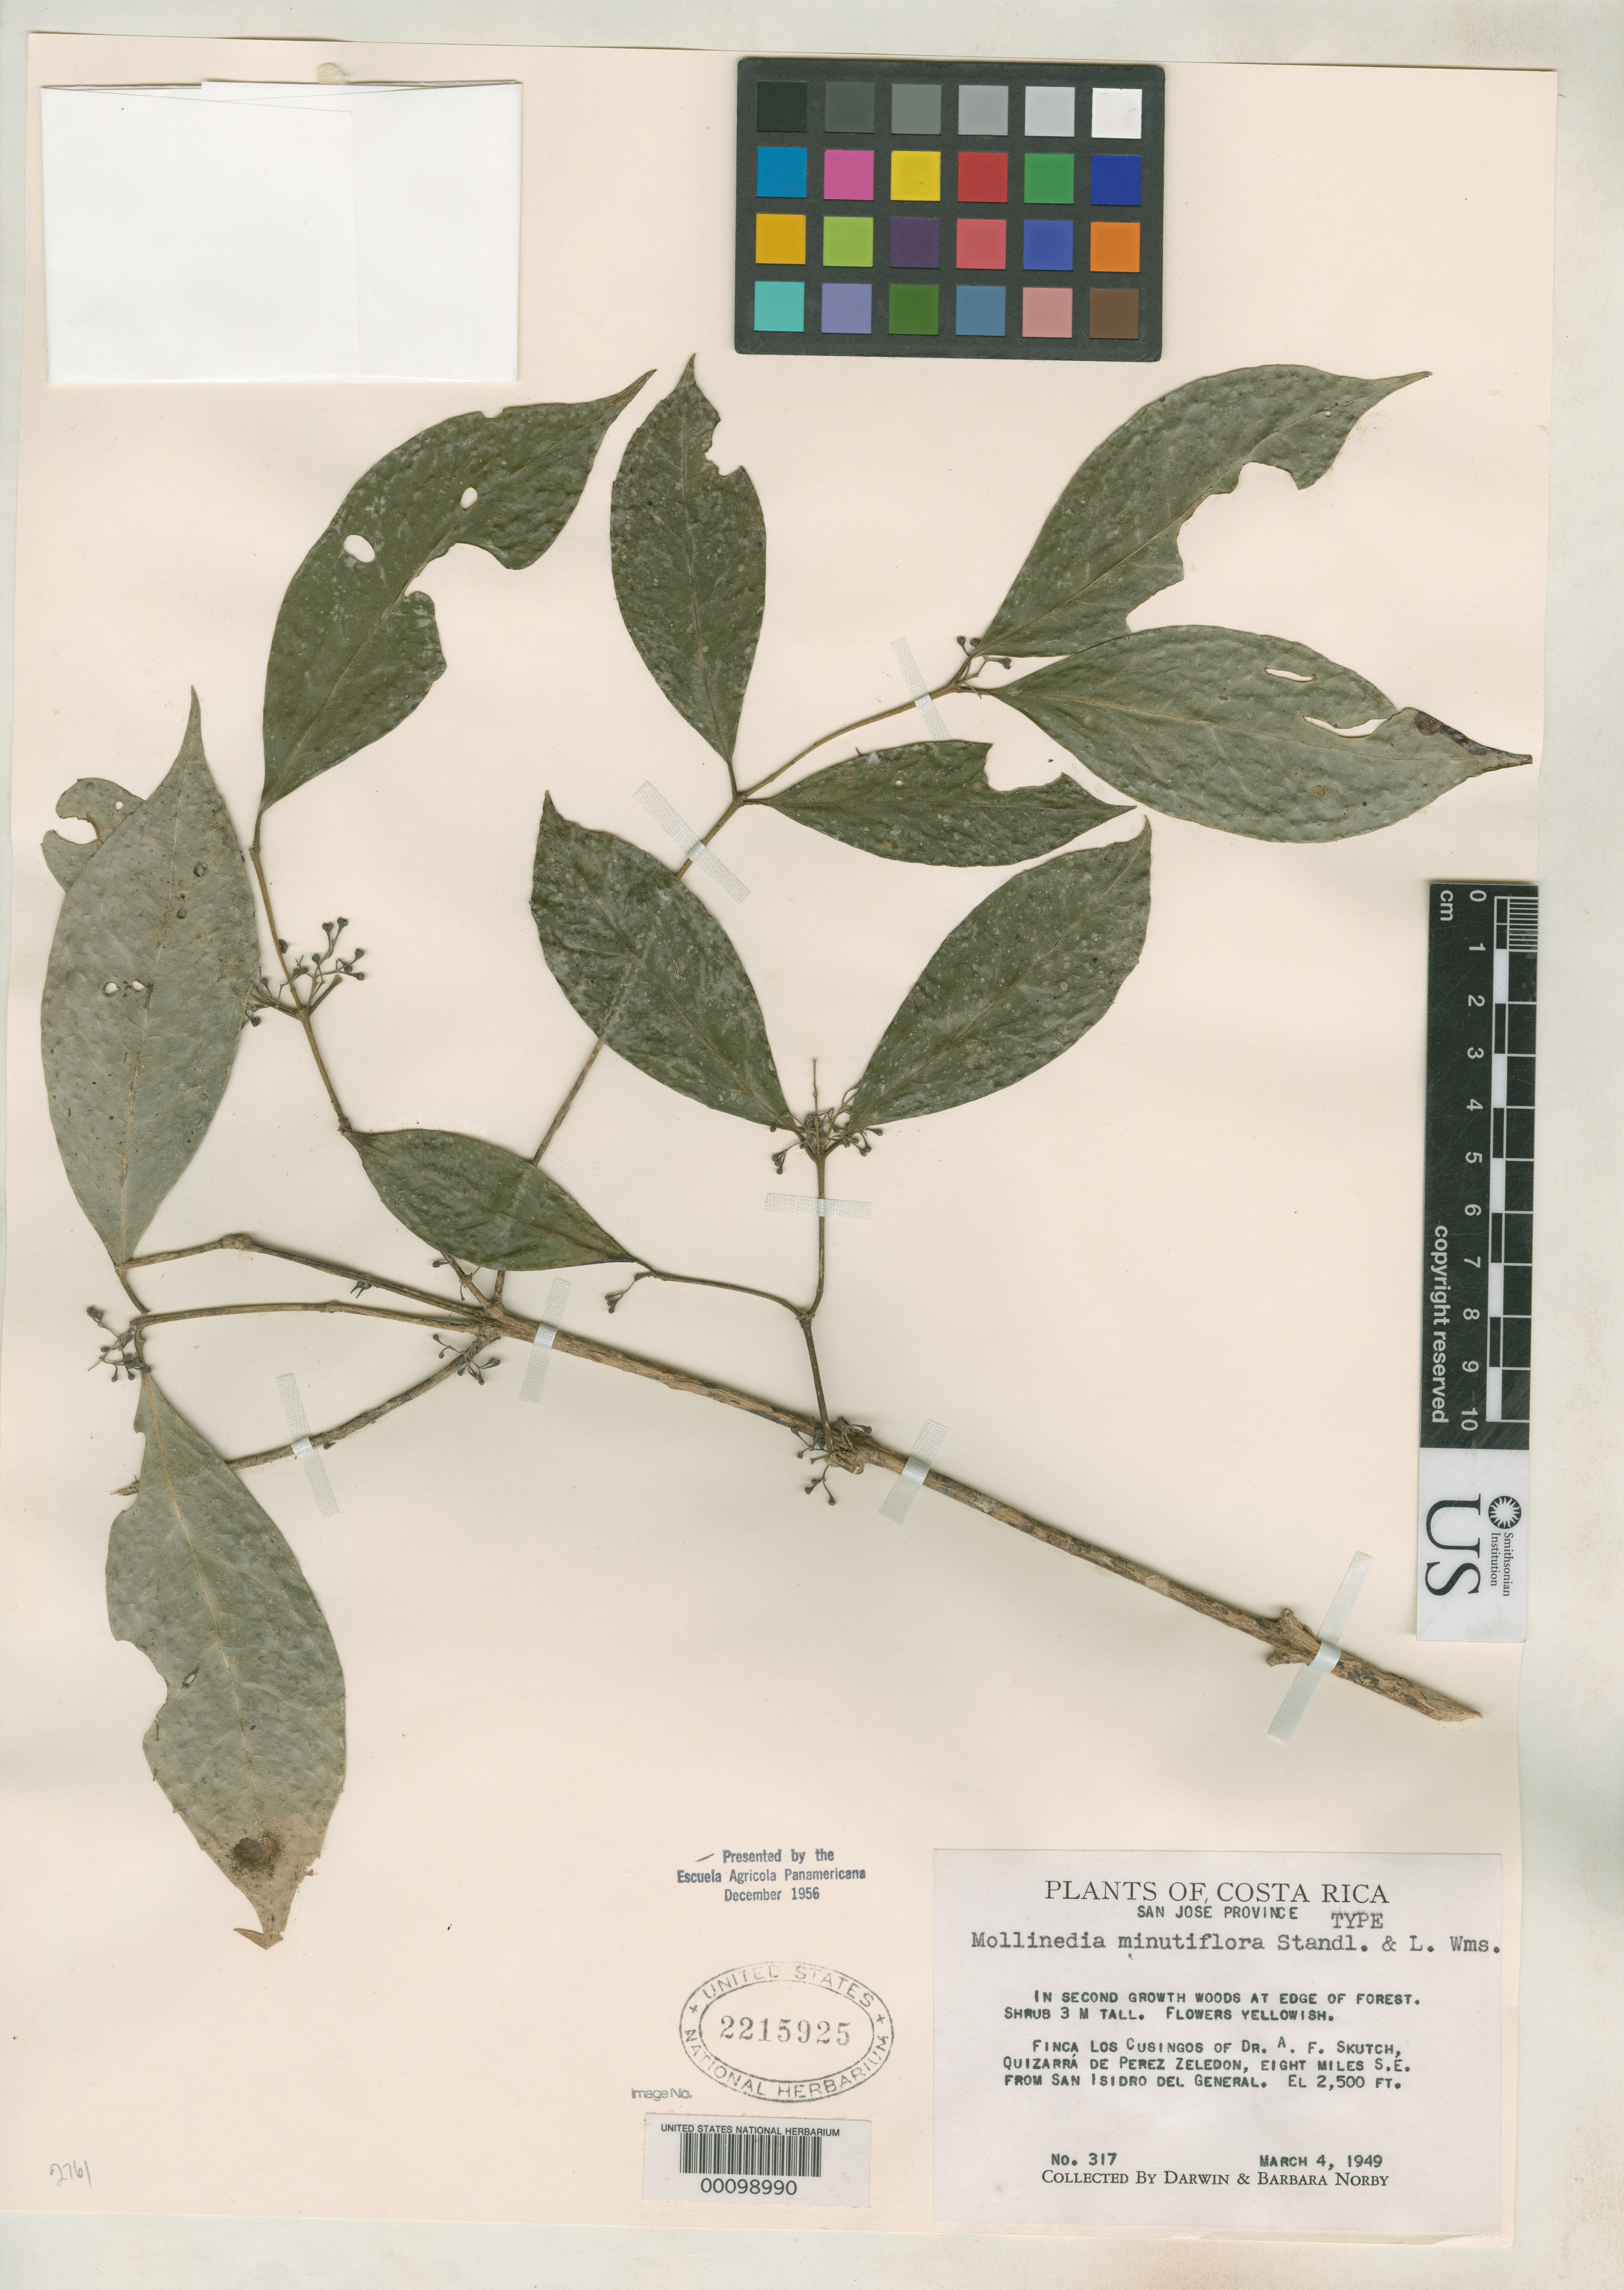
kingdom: Plantae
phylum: Tracheophyta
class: Magnoliopsida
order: Laurales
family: Monimiaceae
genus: Mollinedia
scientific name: Mollinedia minutiflora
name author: Standl. & L.O. Williams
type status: Holotype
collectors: D. Norby & B. Norby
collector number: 317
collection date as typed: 04 Mar 1949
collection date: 1949-03-04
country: Costa Rica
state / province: San José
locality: Finca Los Cusingos of Dr. A.F. Skutch, Quizarra de Perez Zeledon, 8 mi SE of San Isidro del General.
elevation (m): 762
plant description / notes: "Presented by the Escuela Agricola Panamericana December 1956." Holotype, transferred from EAP to US (see Dorr et al. 2009, Taxon 58: 993-1001).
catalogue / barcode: US 2215925